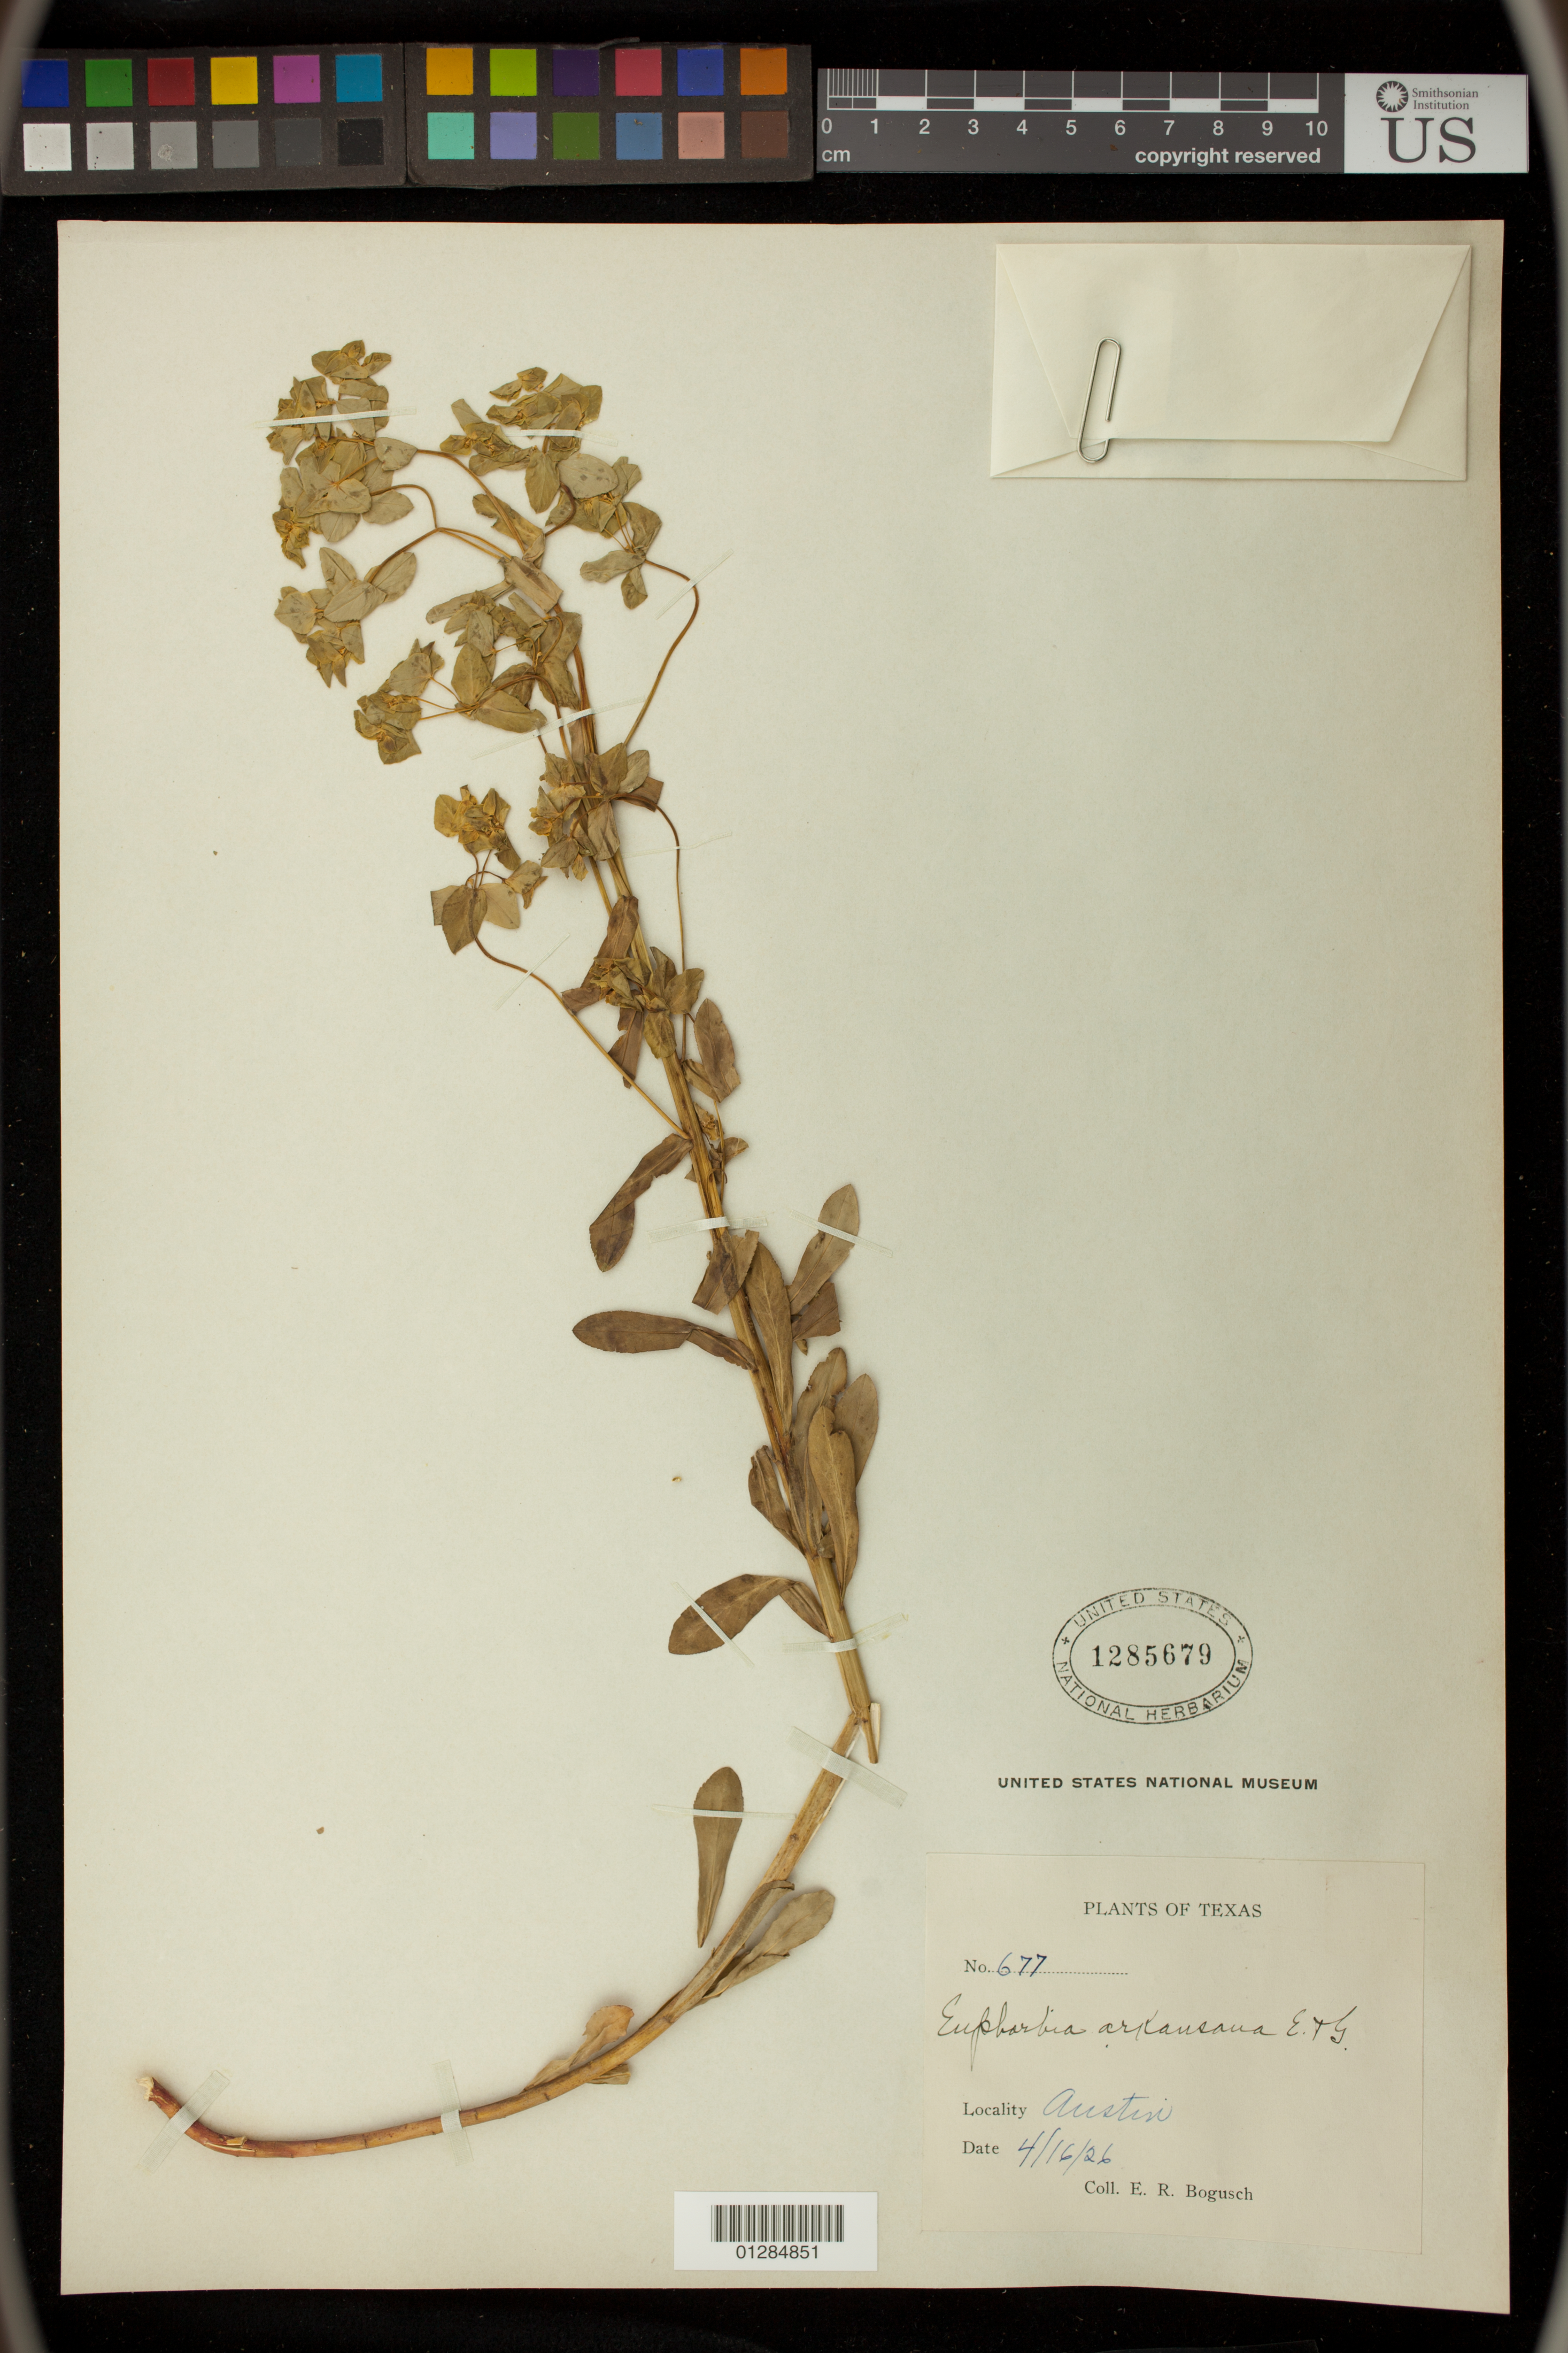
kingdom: Plantae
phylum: Tracheophyta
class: Magnoliopsida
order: Malpighiales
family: Euphorbiaceae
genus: Euphorbia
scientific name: Euphorbia spathulata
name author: Lam.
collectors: E. Bogusch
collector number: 677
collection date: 1926-04-16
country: United States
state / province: Texas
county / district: Travis County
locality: Austin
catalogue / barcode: US 1285679